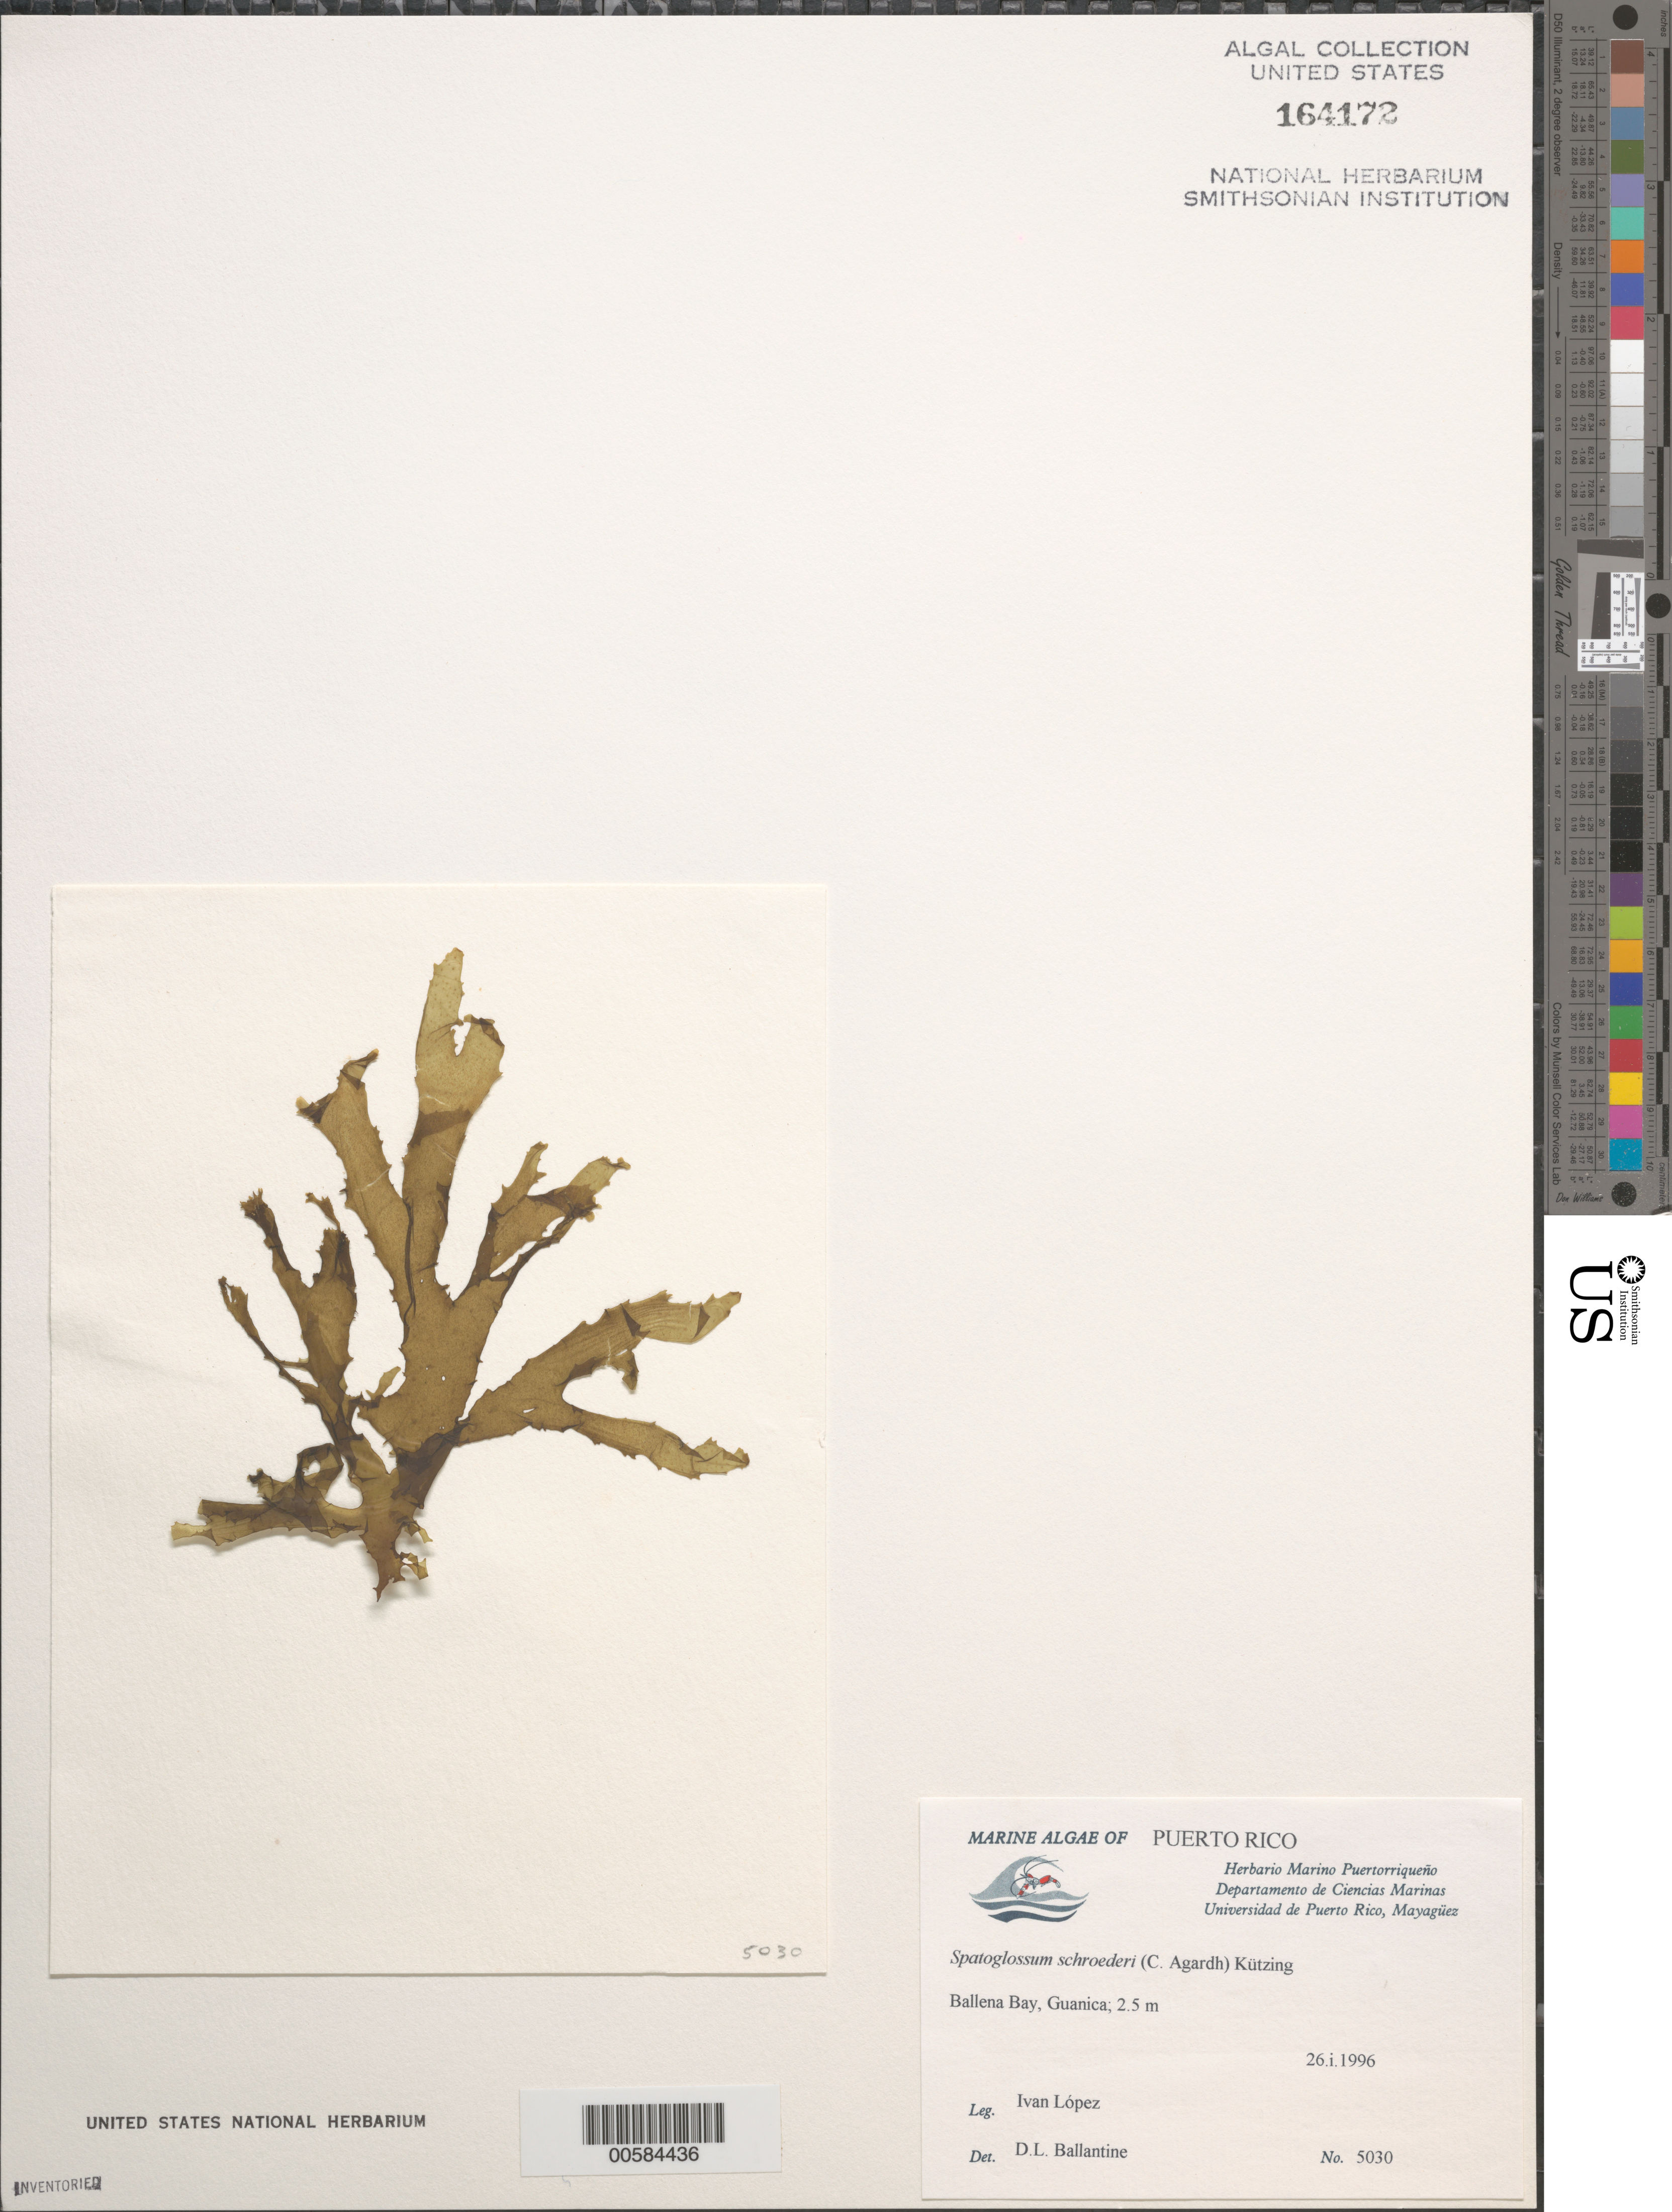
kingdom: Chromista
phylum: Ochrophyta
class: Phaeophyceae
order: Dictyotales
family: Dictyotaceae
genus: Spatoglossum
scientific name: Spatoglossum schroederi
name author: (C. Agardh) Kütz.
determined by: Ballantine, D. L.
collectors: I. Lopéz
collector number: DLB 5030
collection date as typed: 06 Jan 1996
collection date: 1996-01-06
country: Puerto Rico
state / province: Guanica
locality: Ballena Bay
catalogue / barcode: US 164172